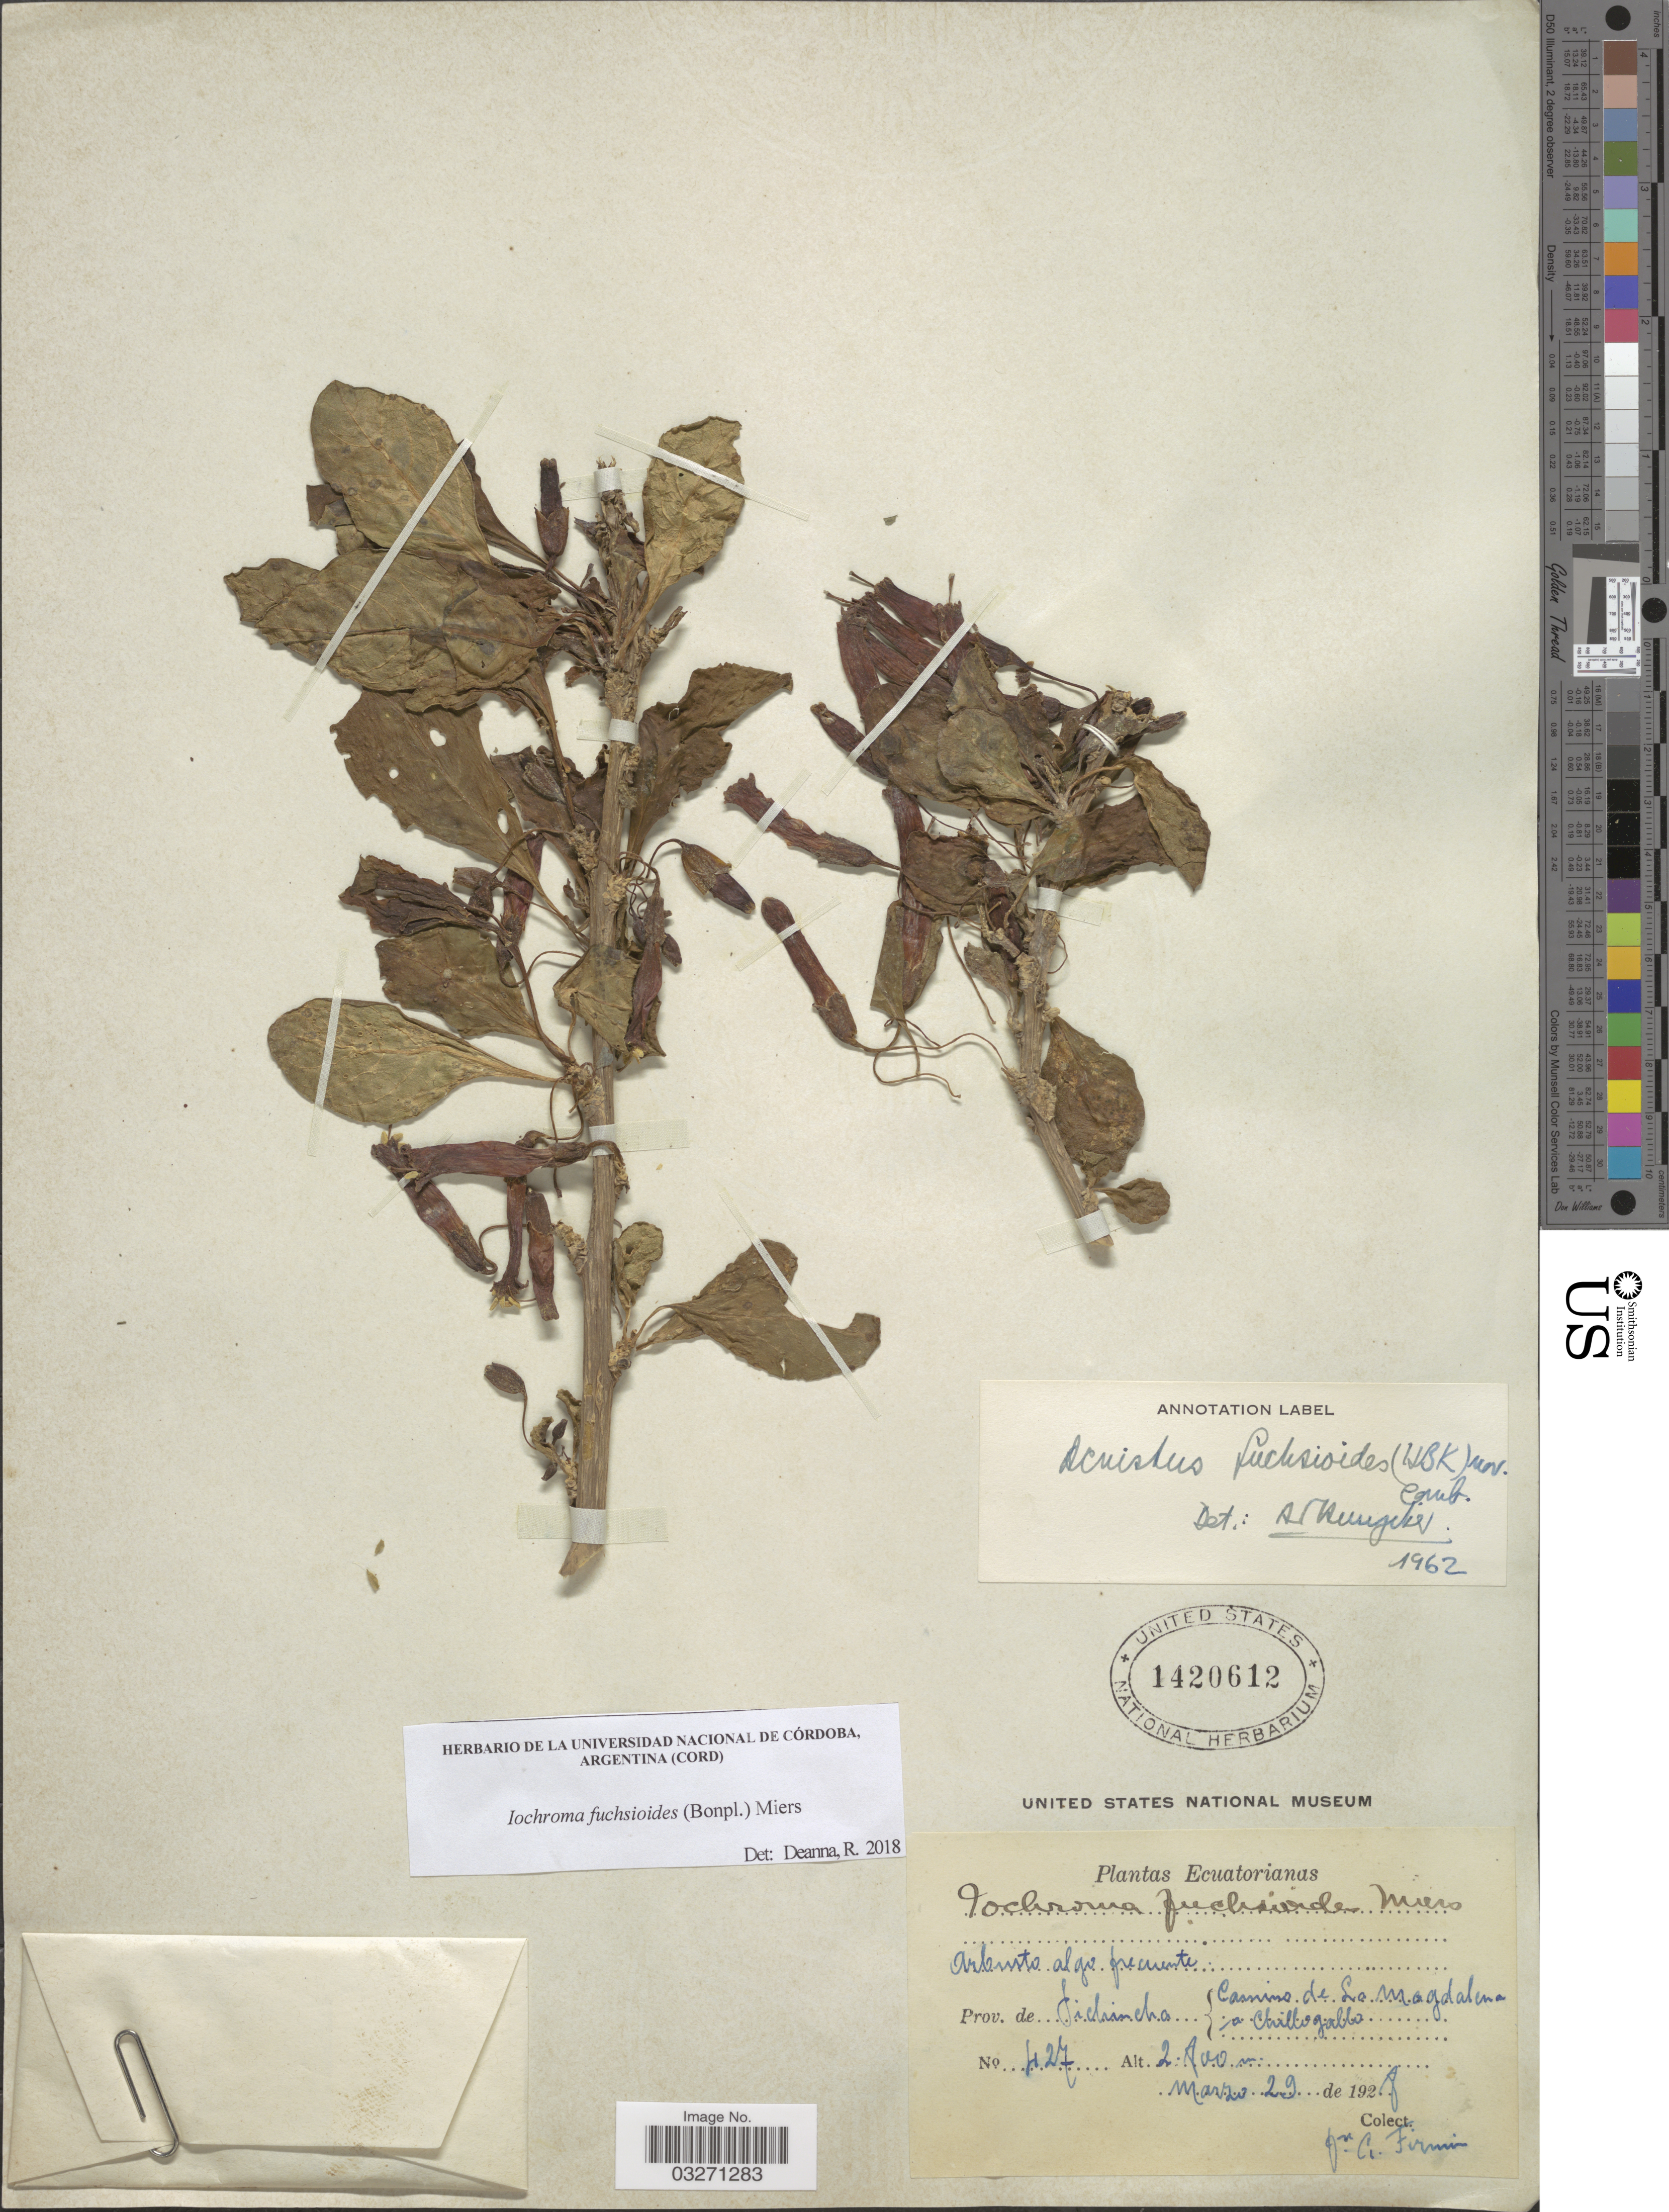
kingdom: Plantae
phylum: Tracheophyta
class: Magnoliopsida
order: Solanales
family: Solanaceae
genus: Iochroma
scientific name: Iochroma fuchsioides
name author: (Bonpl.) Miers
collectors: F. Firmin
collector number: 427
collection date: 1928-03-29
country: Ecuador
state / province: Pichincha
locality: Camino de La Magdalena a Chillogallo.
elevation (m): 2800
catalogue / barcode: US 1420612